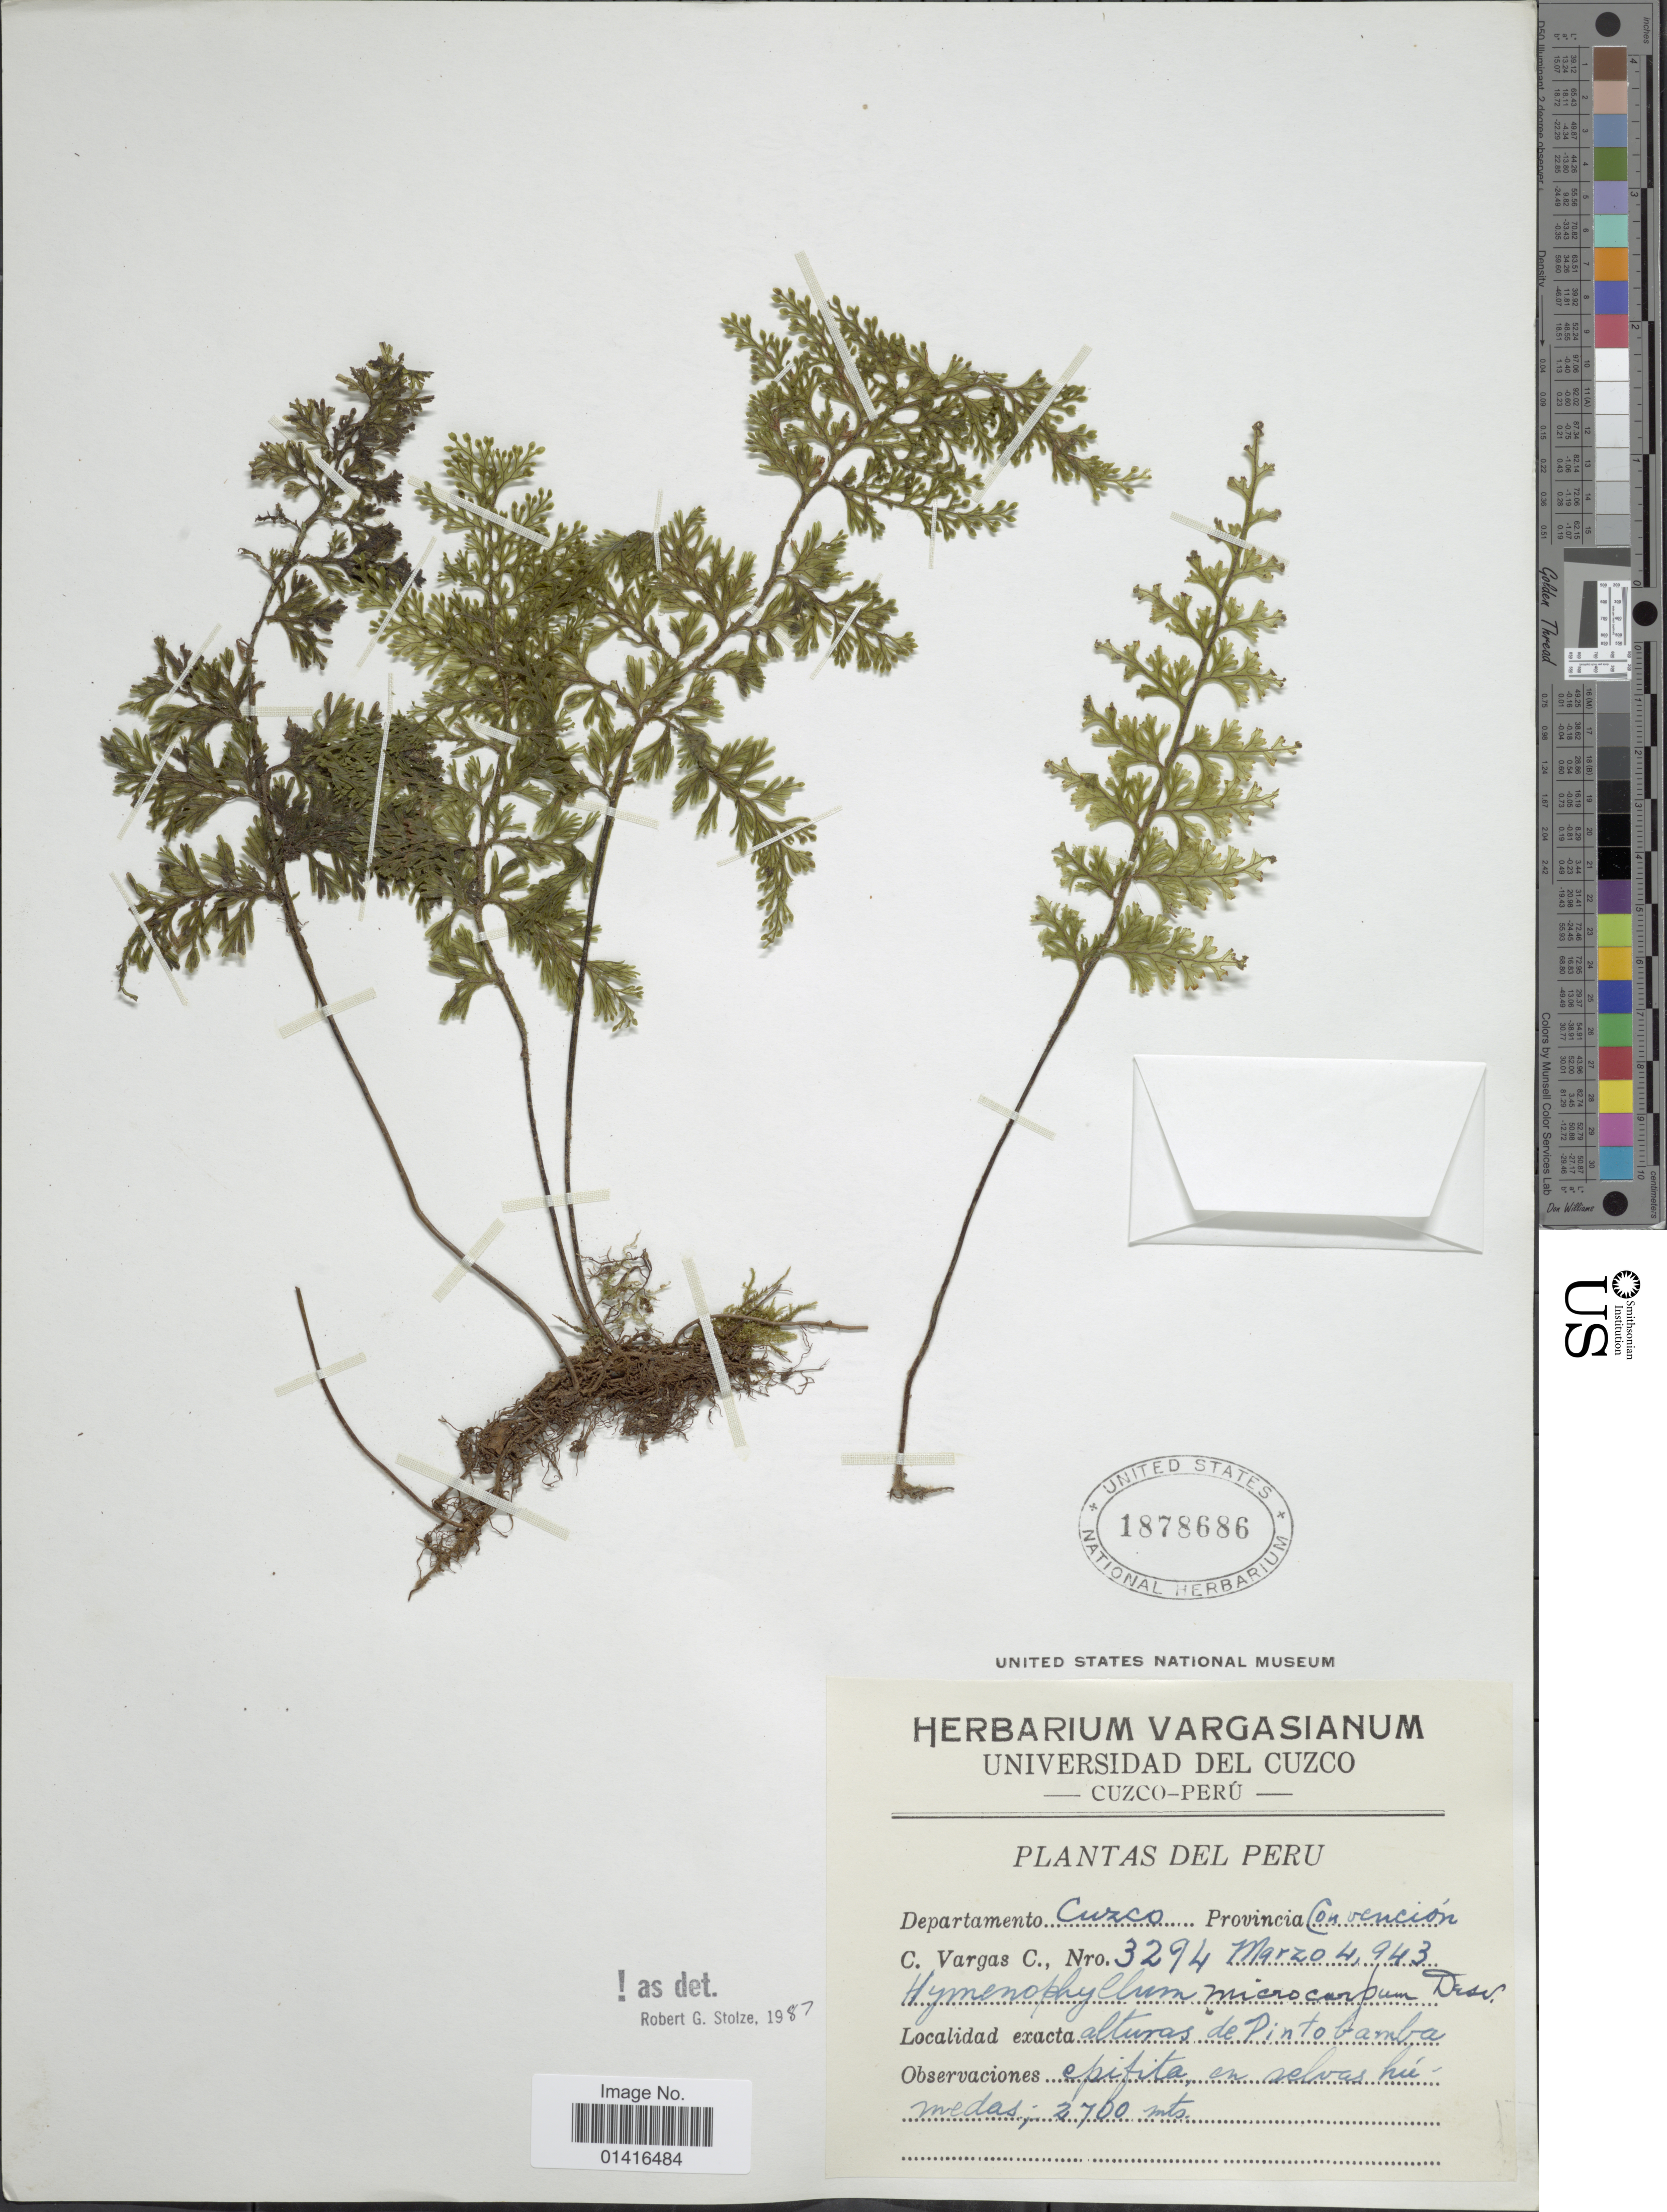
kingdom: Plantae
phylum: Tracheophyta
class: Polypodiopsida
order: Hymenophyllales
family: Hymenophyllaceae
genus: Hymenophyllum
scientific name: Hymenophyllum microcarpum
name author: (Desv.) Lellinger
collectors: C. Vargas Calderón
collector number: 3294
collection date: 1943-03-04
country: Peru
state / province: Cusco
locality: Prov. Convención. Alturas de Pinto bamba.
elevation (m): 2700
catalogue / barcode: US 1878686